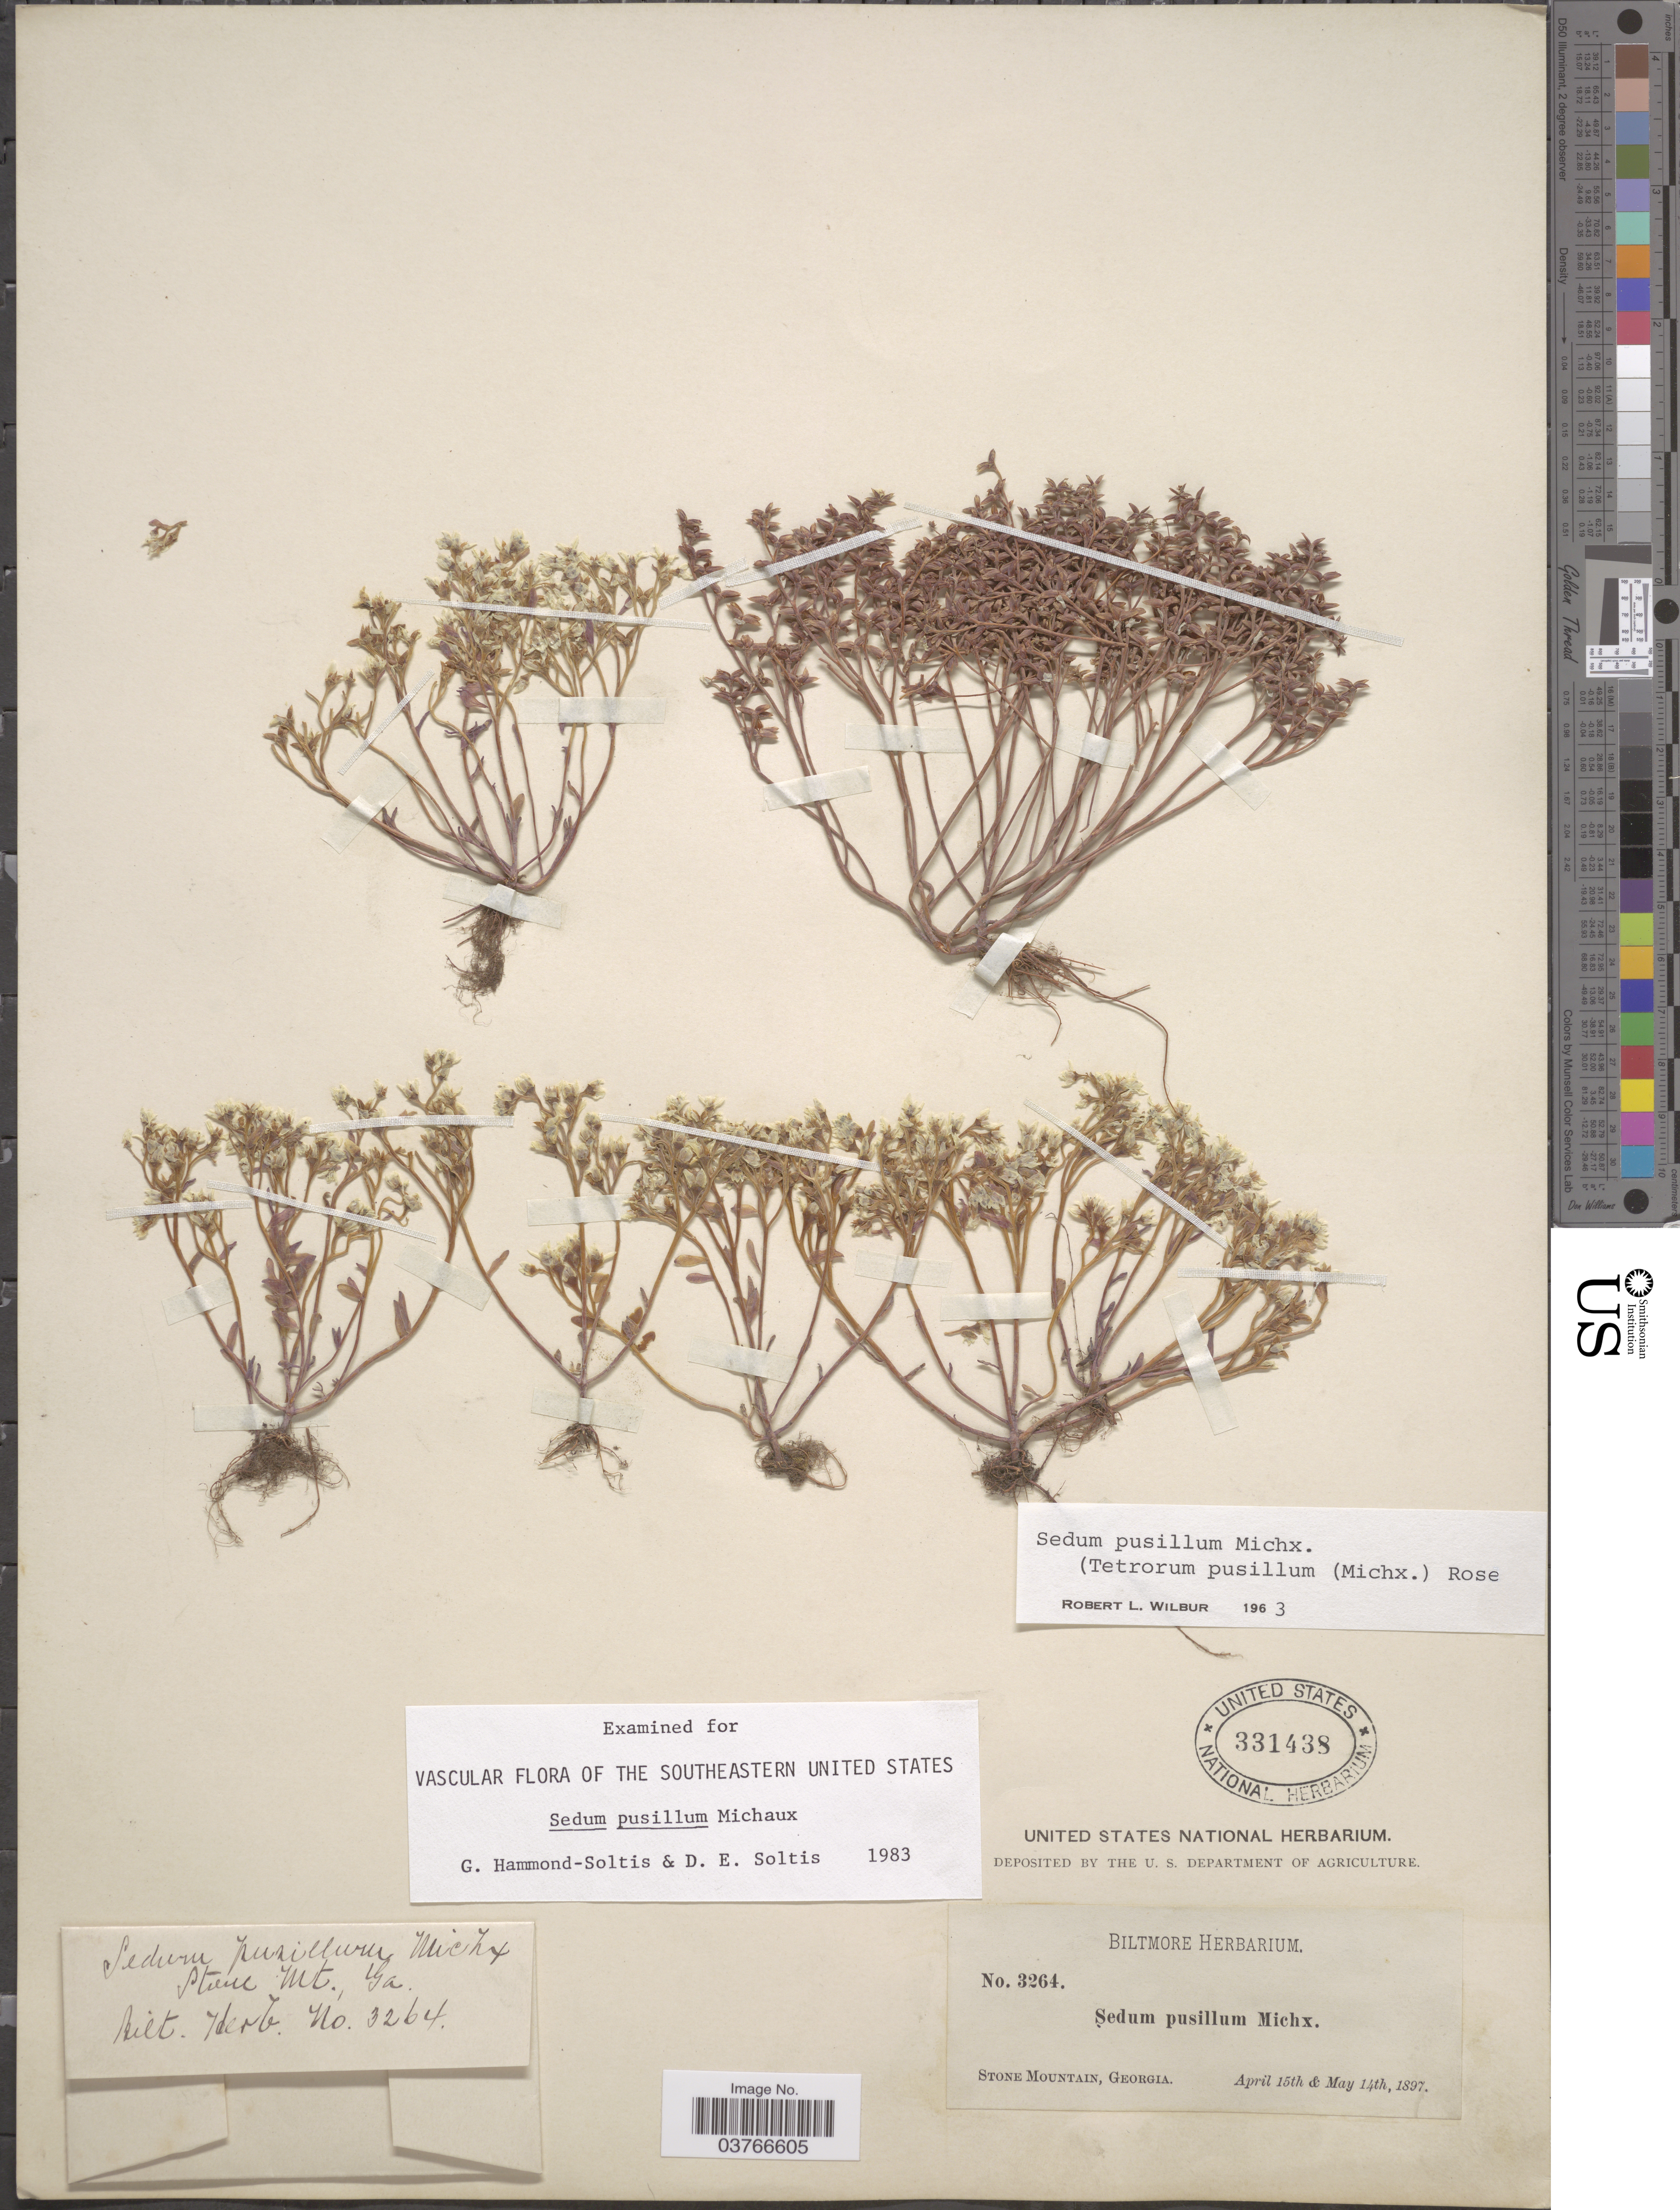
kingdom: Plantae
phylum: Tracheophyta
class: Magnoliopsida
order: Saxifragales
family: Crassulaceae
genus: Sedum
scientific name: Sedum pusillum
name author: Michx.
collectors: ex herb. Biltmore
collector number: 3264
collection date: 1897-04-15/1897-05-14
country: United States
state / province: Georgia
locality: Stone Mountain.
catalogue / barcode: US 331438